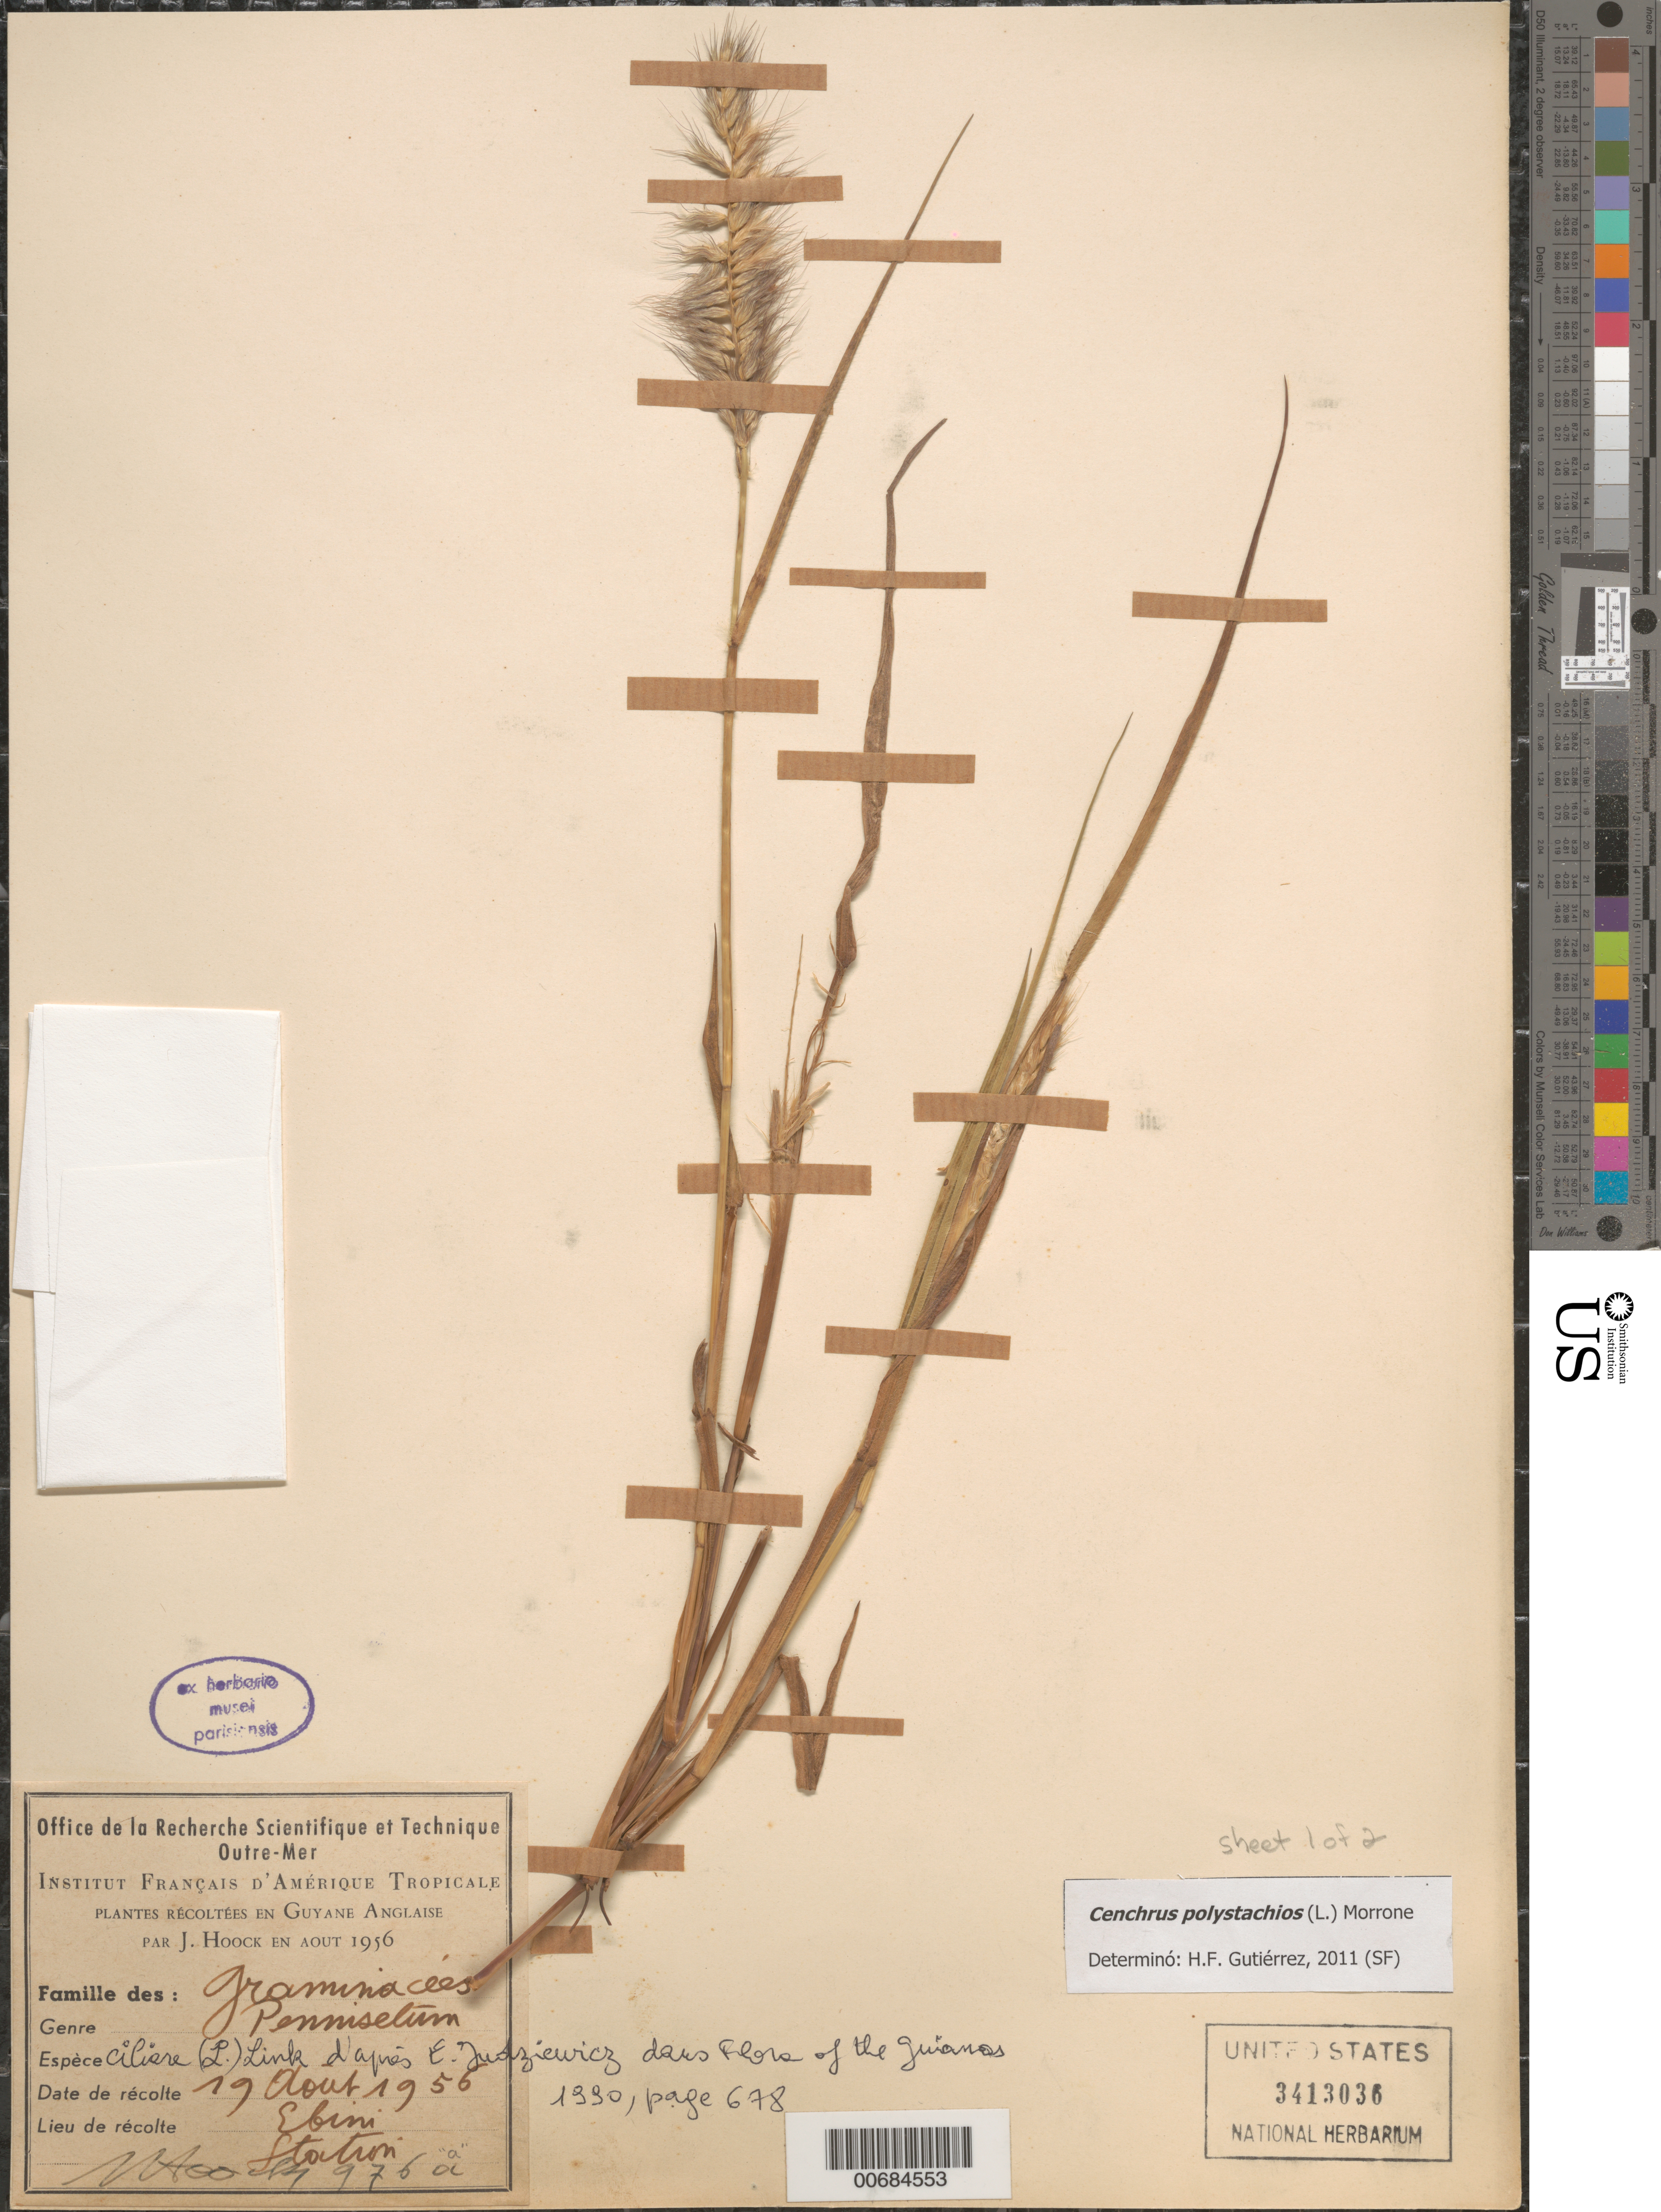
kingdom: Plantae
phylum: Tracheophyta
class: Liliopsida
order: Poales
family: Poaceae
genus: Cenchrus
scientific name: Cenchrus polystachios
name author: (L.) Morrone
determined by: Gutiérrez, H. F.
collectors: J. Hoock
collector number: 976 a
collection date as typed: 19-Aug-56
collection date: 1956-08-19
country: Guyana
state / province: U. Demerara-Berbice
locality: Ebini Station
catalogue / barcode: US 3413036